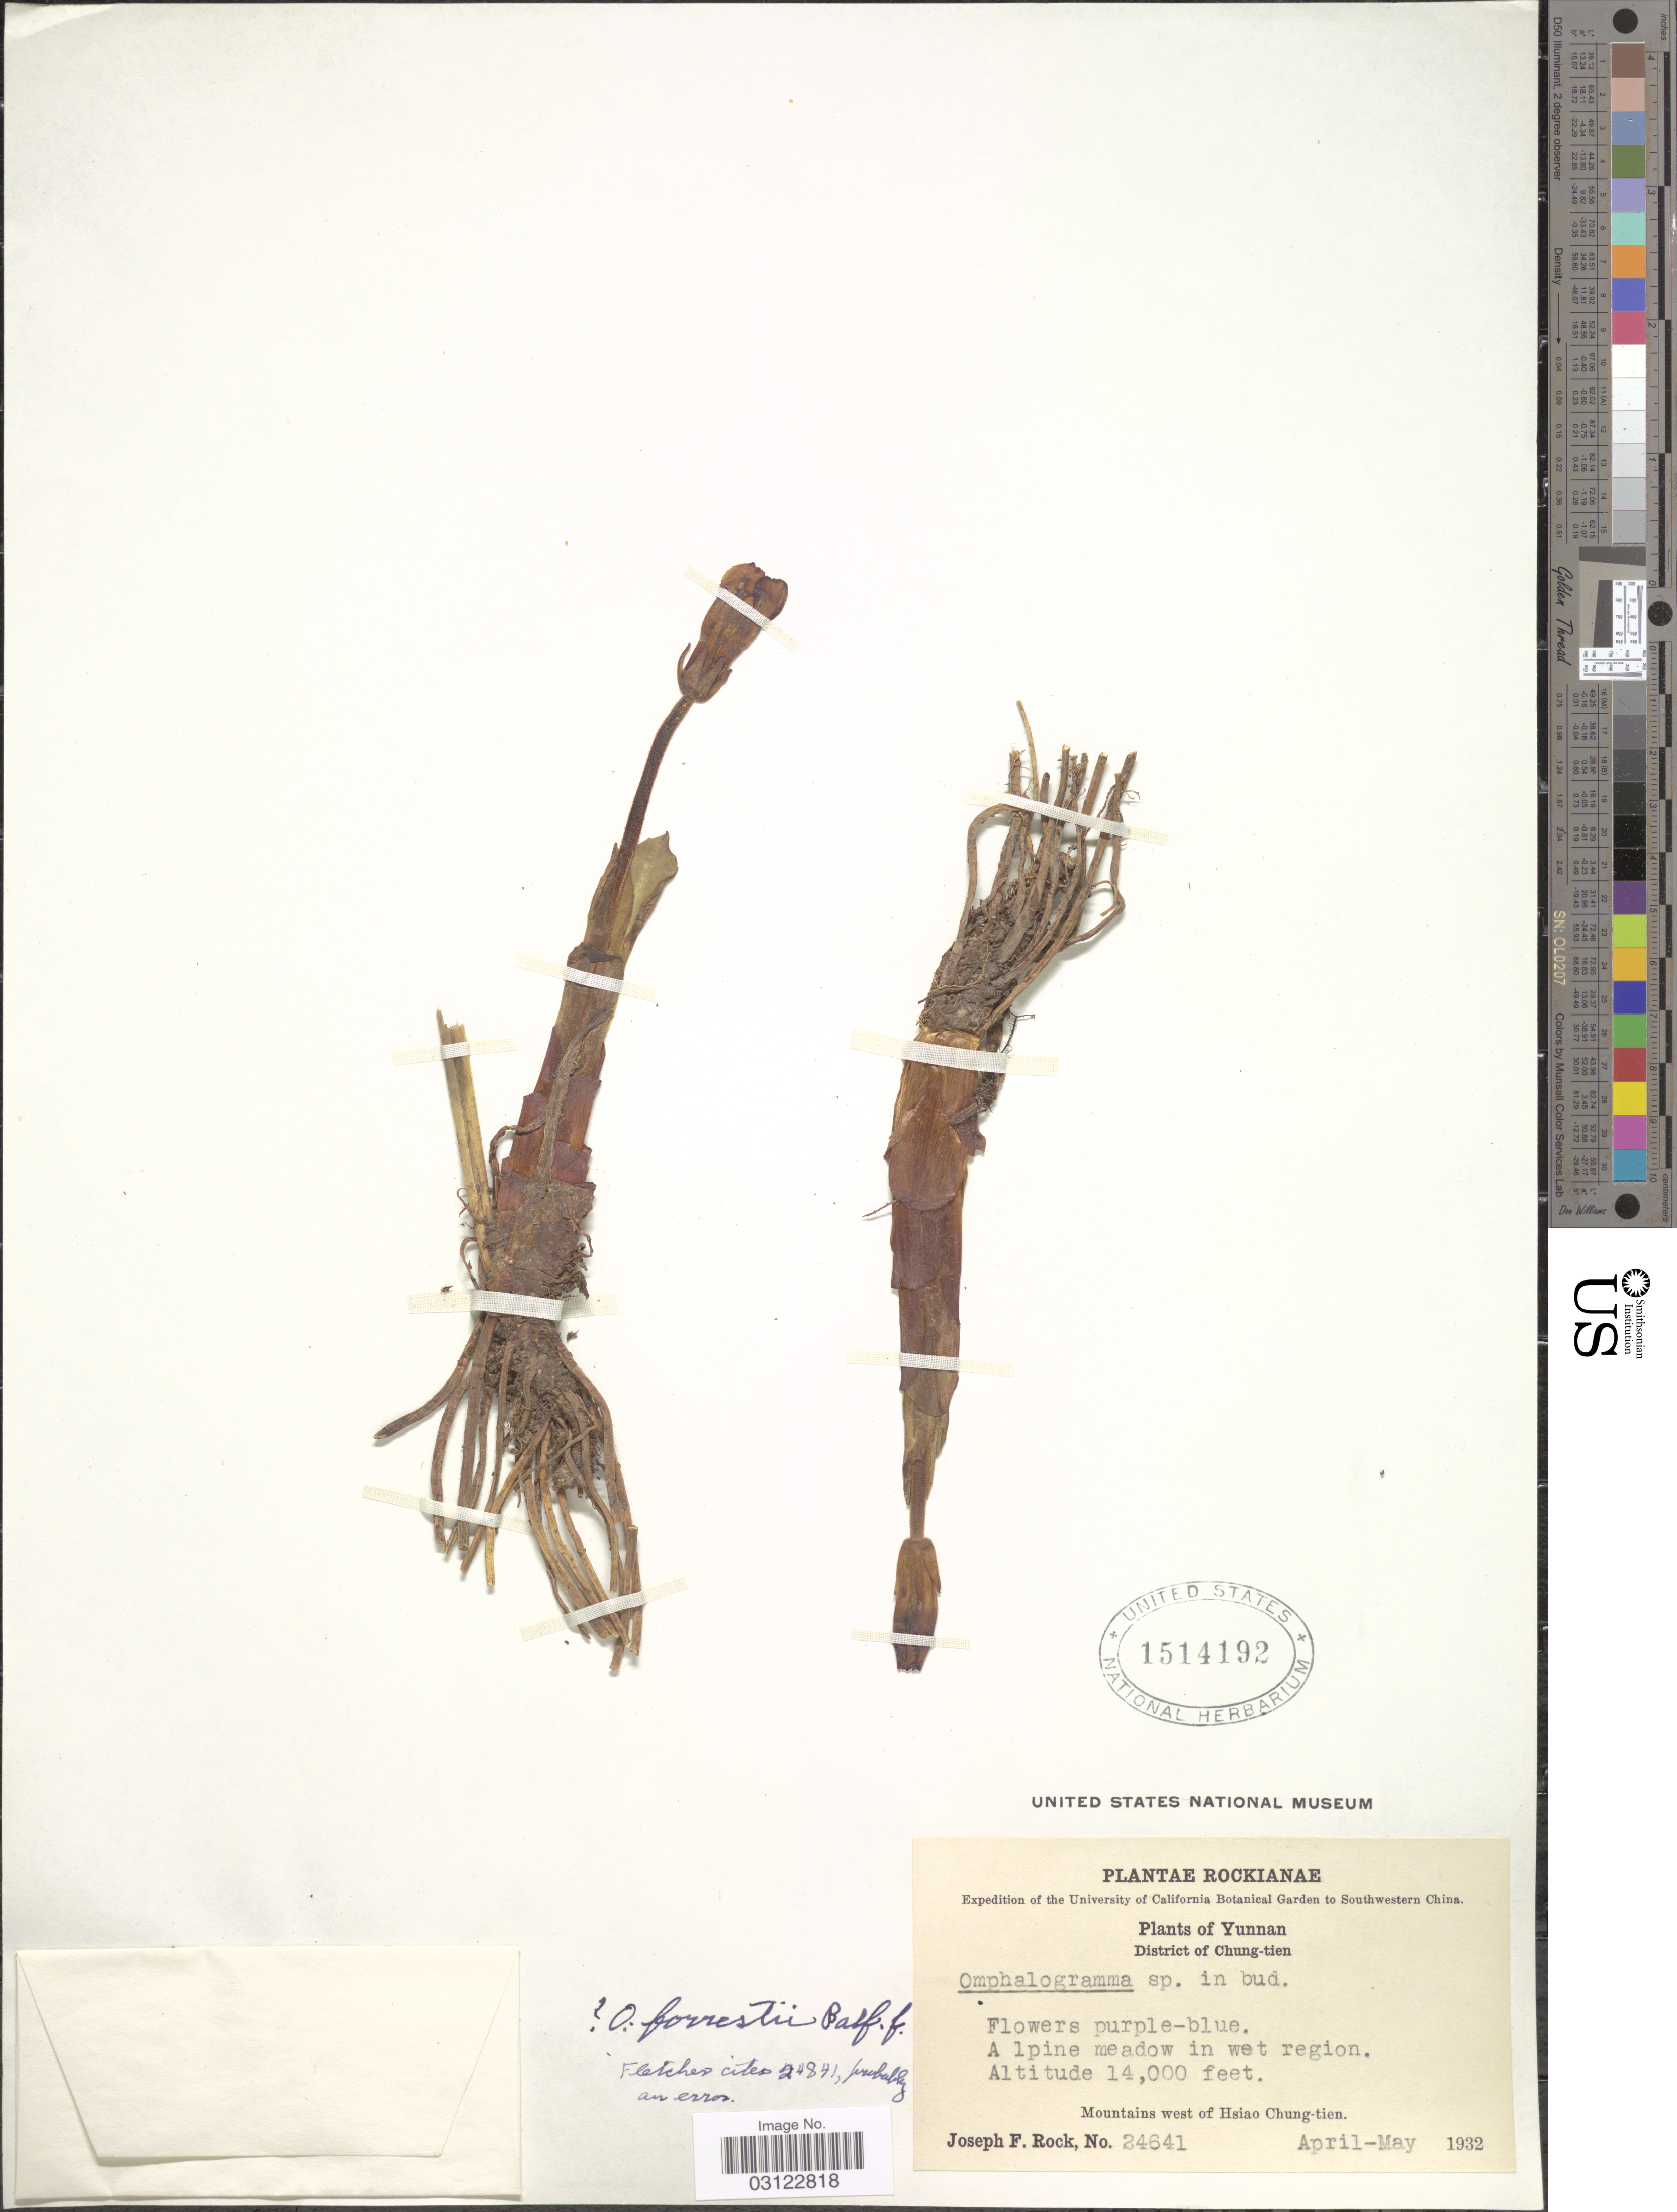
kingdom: Plantae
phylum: Tracheophyta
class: Magnoliopsida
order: Ericales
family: Primulaceae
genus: Omphalogramma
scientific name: Omphalogramma forrestii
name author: Balf. f.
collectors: J. F. Rock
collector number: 24641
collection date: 1932-04/1932-05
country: China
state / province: Yunnan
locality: Southwestern China. District of Chung-tien. Alpine meadow in wet region. Mountains west of Hsiao Chung-tien.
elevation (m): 4267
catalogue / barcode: US 1514192